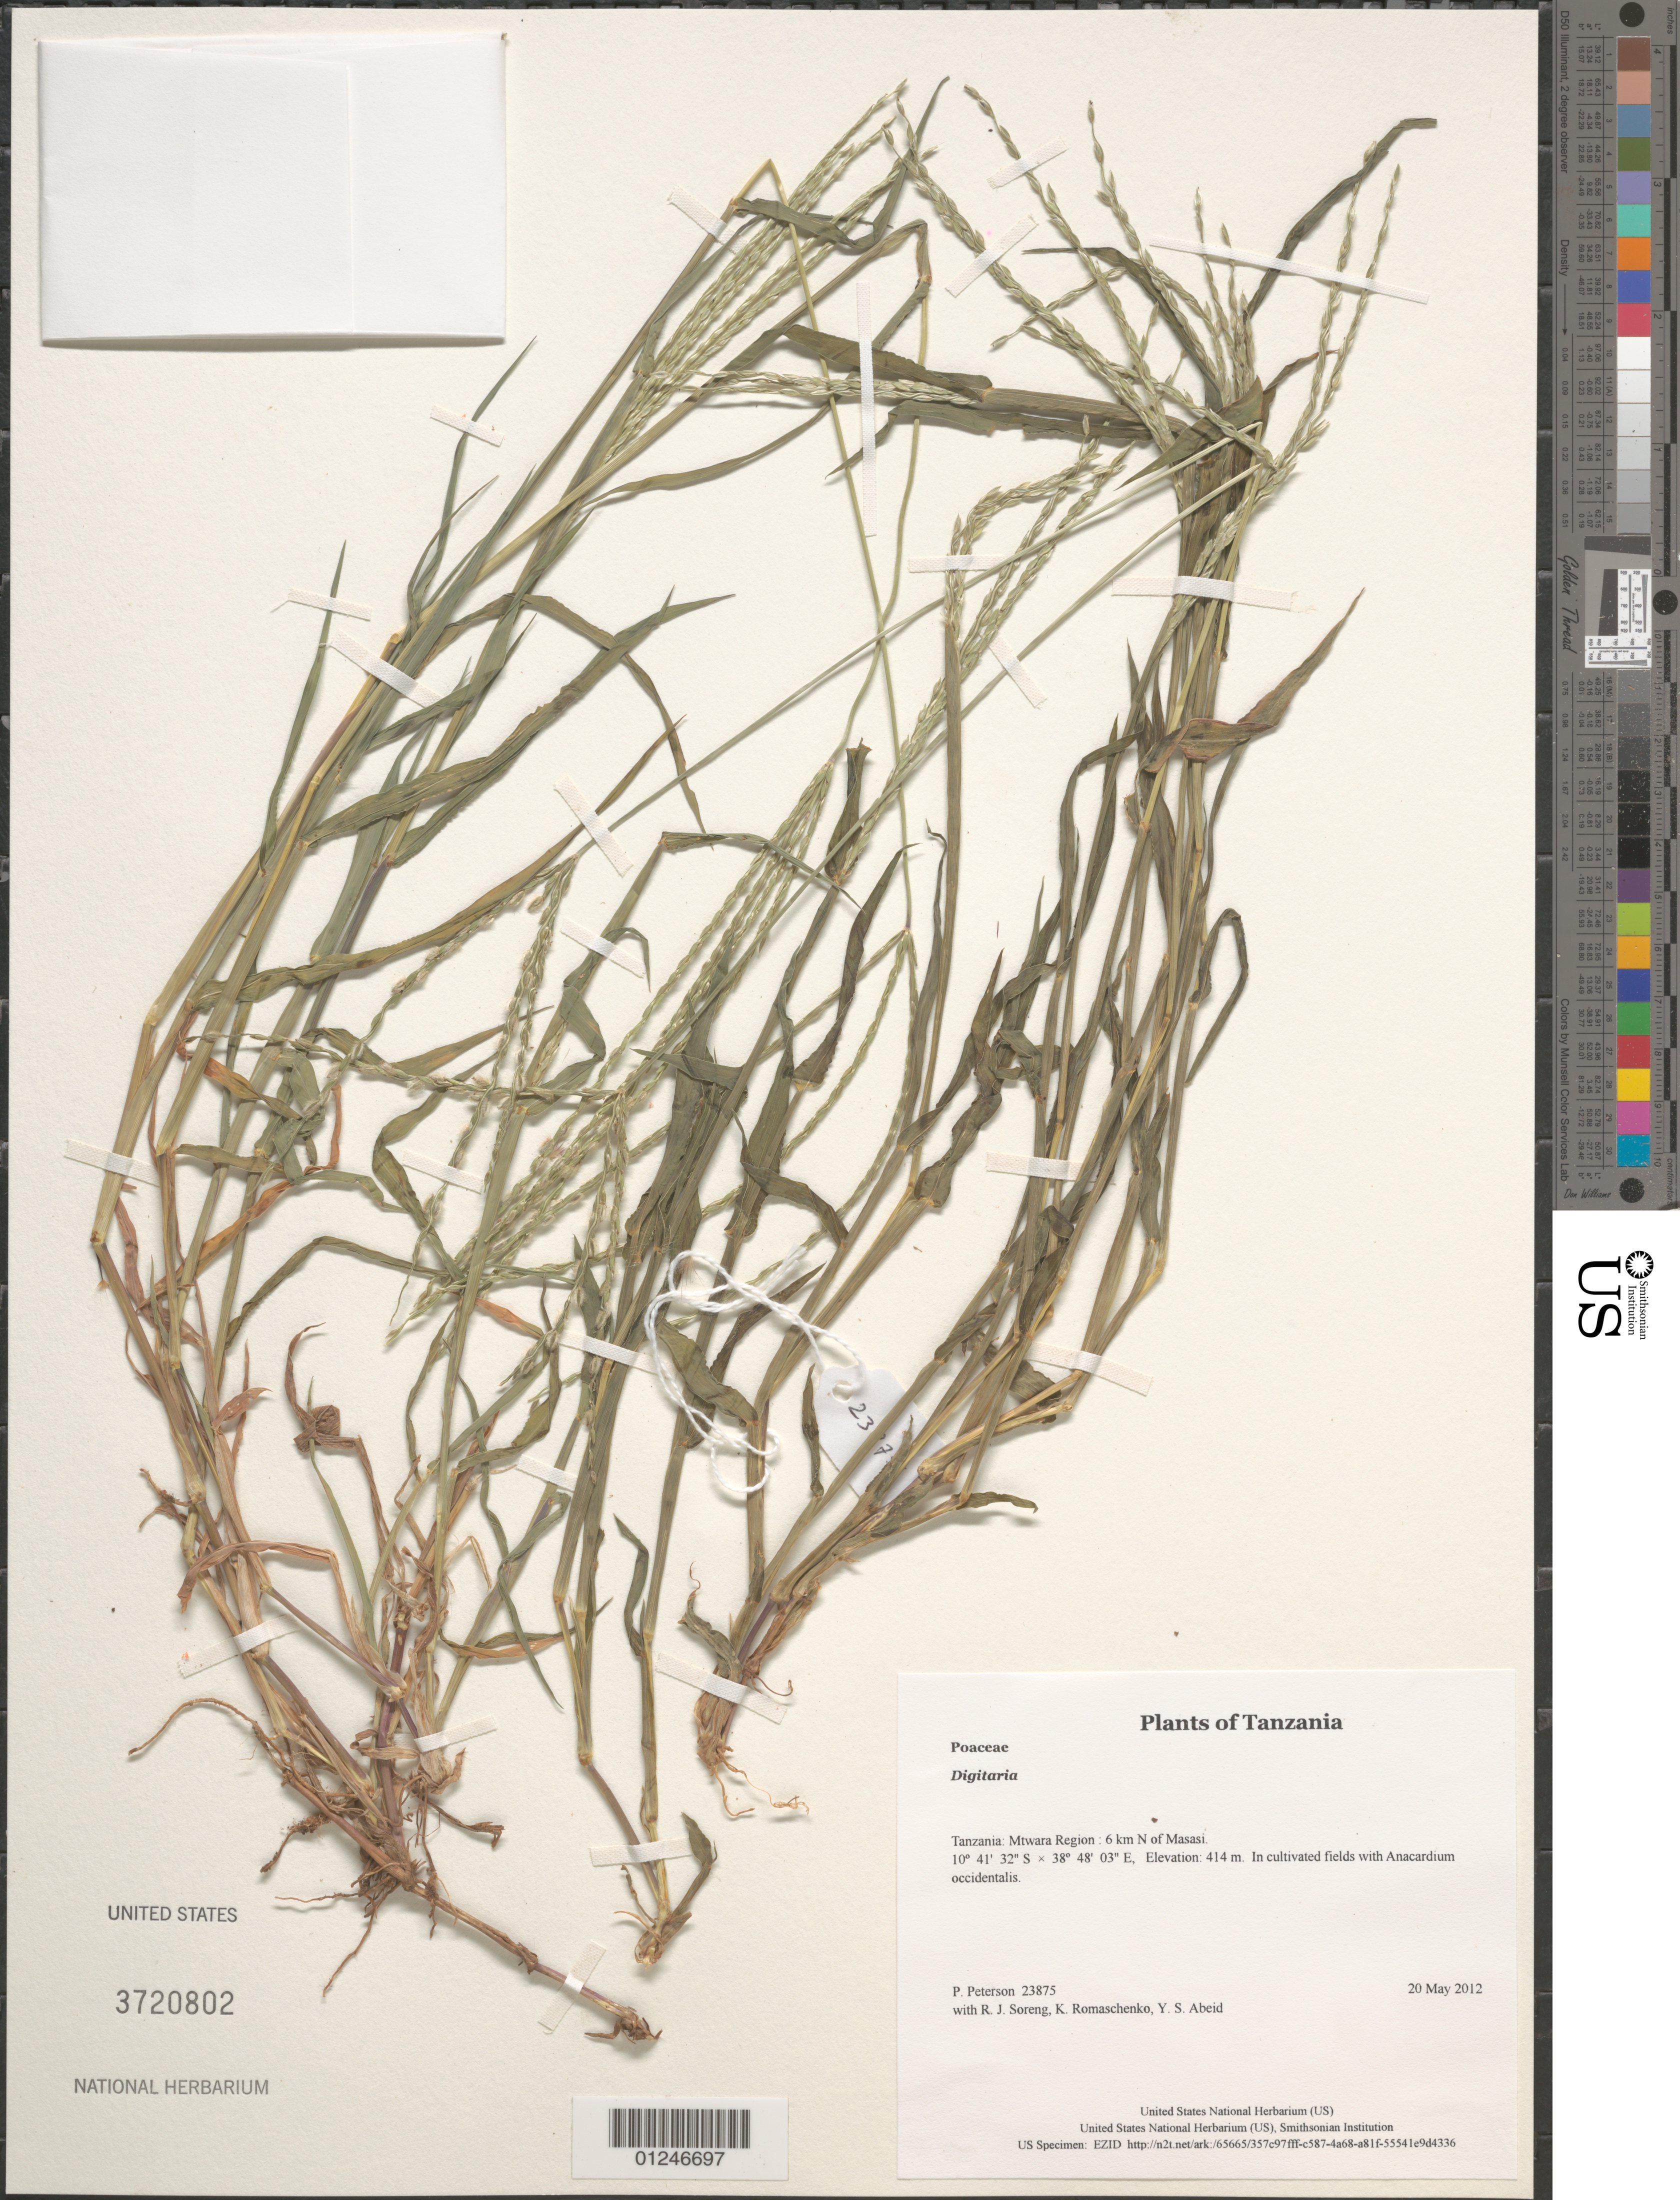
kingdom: Plantae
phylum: Tracheophyta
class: Liliopsida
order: Poales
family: Poaceae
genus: Digitaria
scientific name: Digitaria sp.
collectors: P. M. Peterson, R. J. Soreng, K. Romaschenko & Y. Abeid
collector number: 23875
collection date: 2012-05-20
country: Tanzania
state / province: Mtwara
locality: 6 km N of Masasi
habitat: In cultivated fields with Anacardium occidentalis.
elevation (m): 414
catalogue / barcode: US 3720802